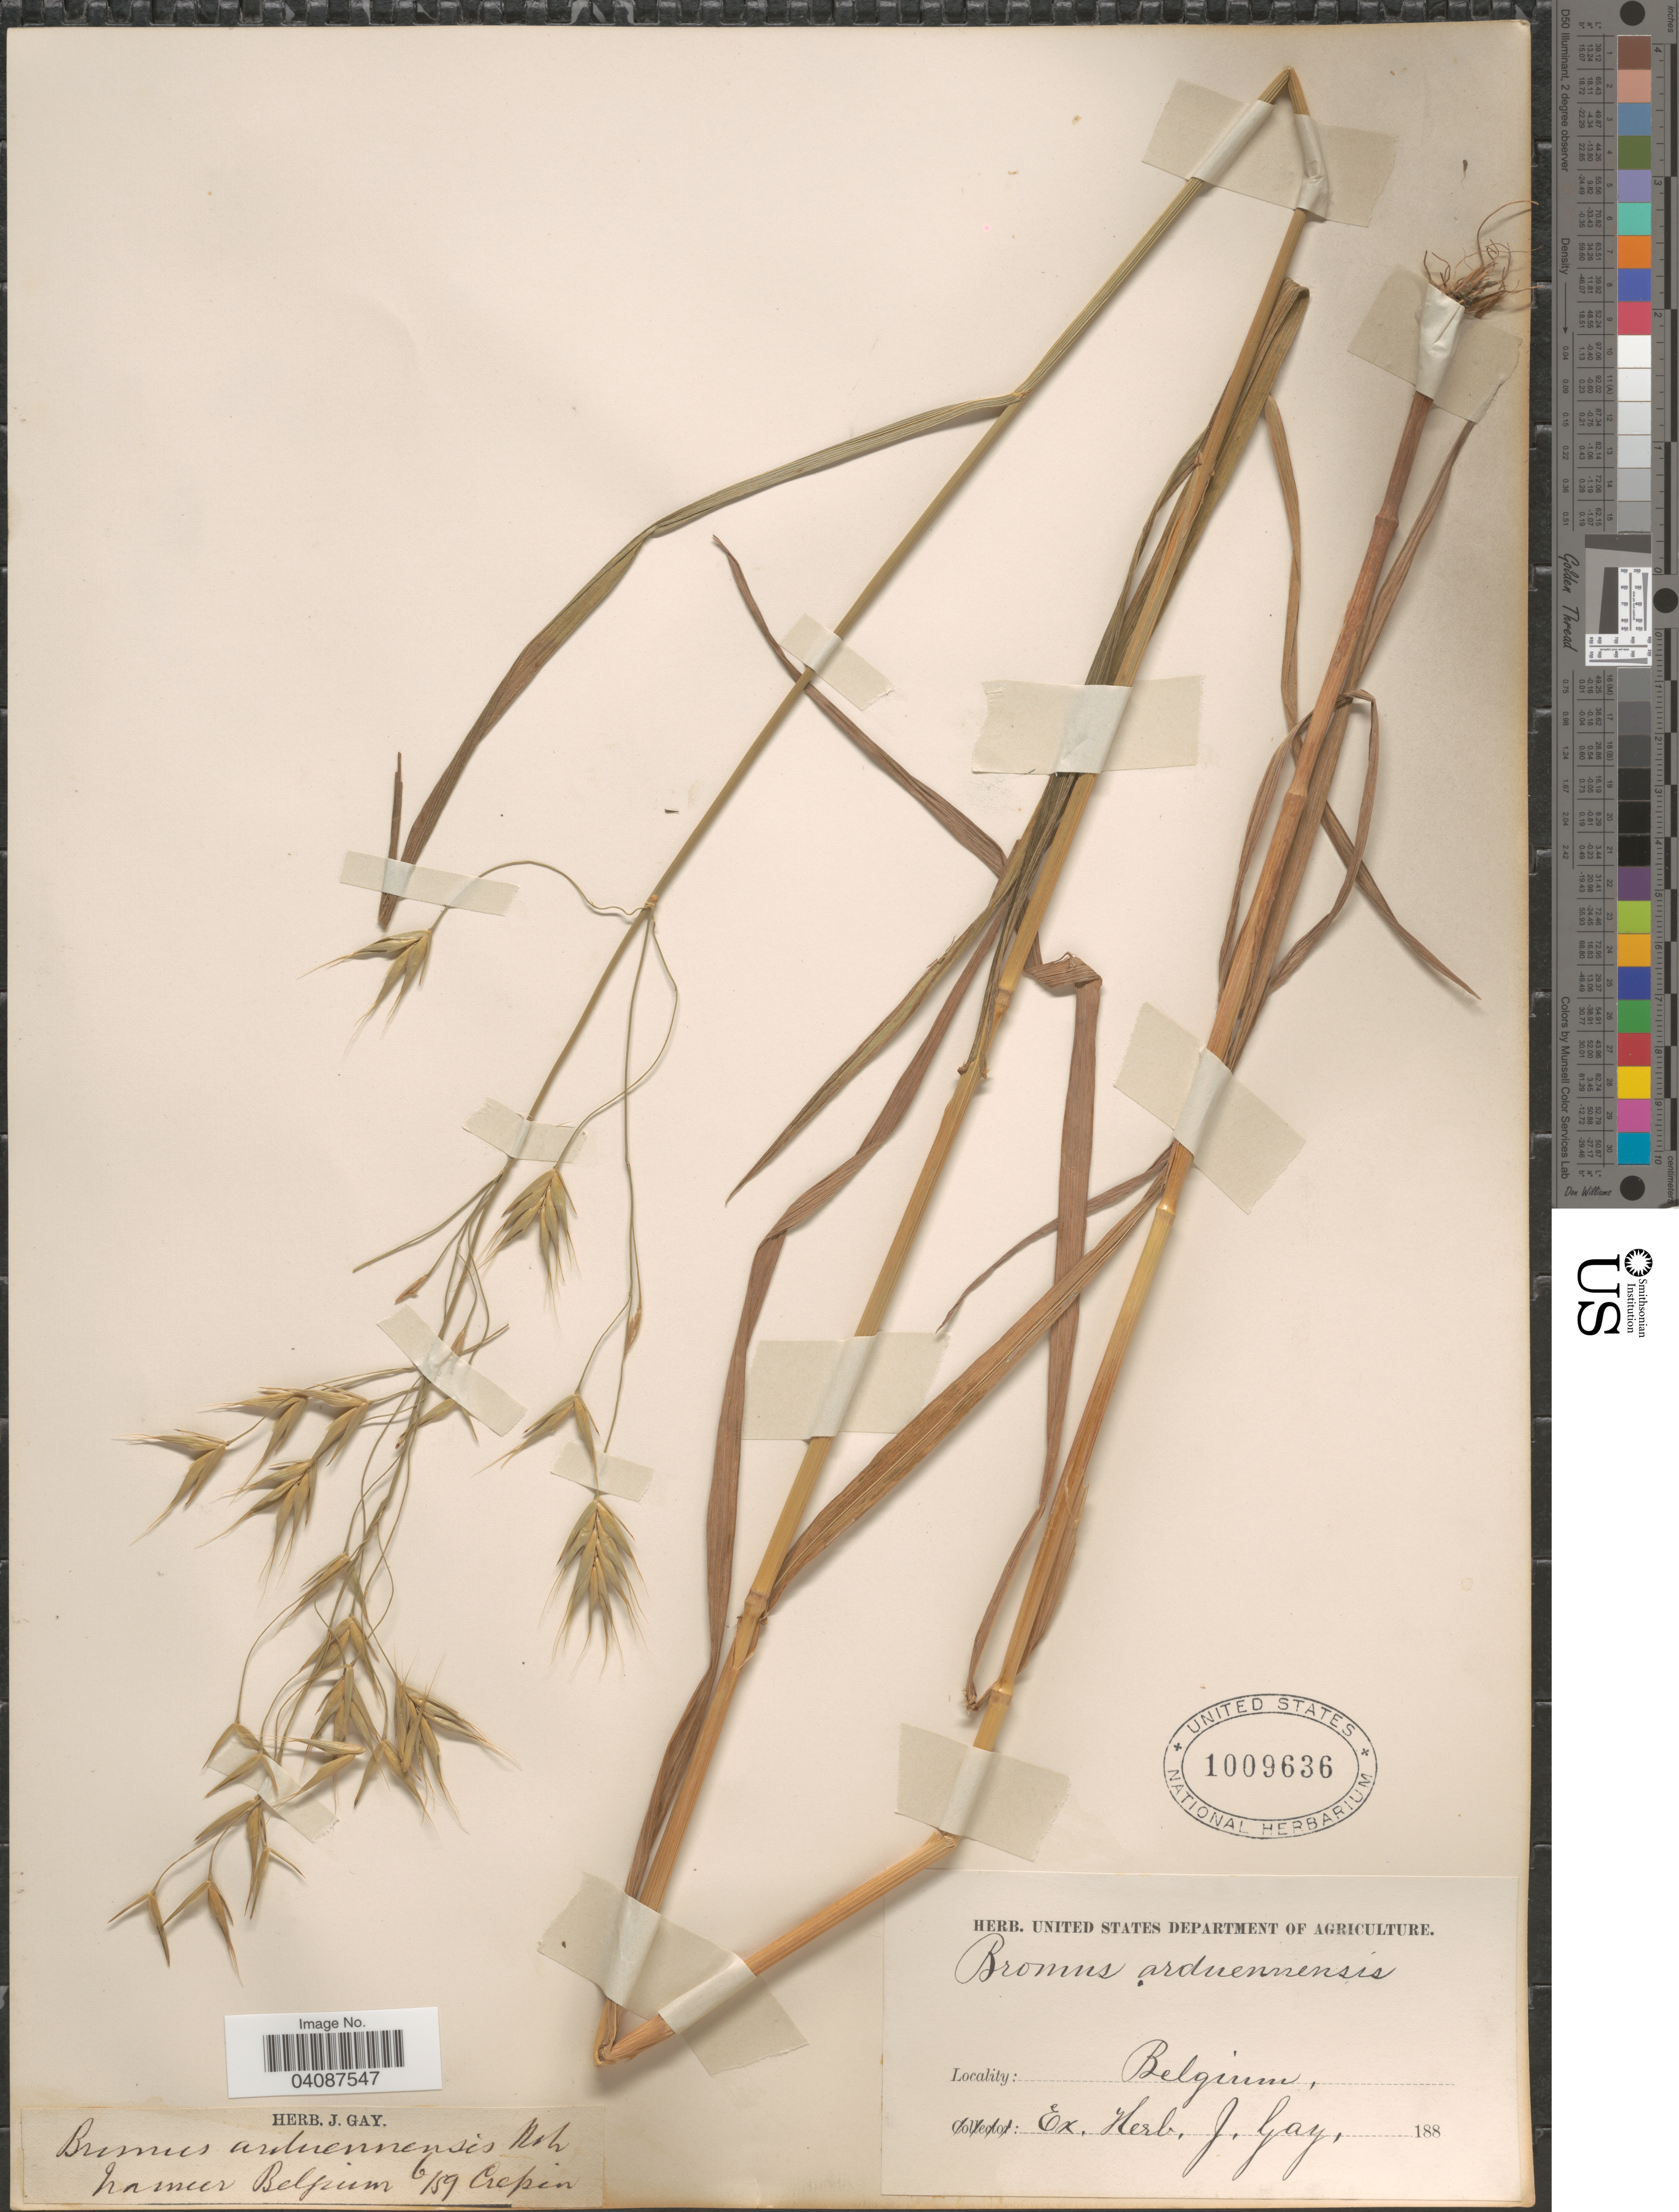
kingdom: Plantae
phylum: Tracheophyta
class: Liliopsida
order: Poales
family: Poaceae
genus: Bromus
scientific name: Bromus arduennensis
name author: Kunth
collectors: Crepin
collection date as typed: Transcribed d/m/y: /6/59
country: Belgium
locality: Namur.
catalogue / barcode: US 1009636